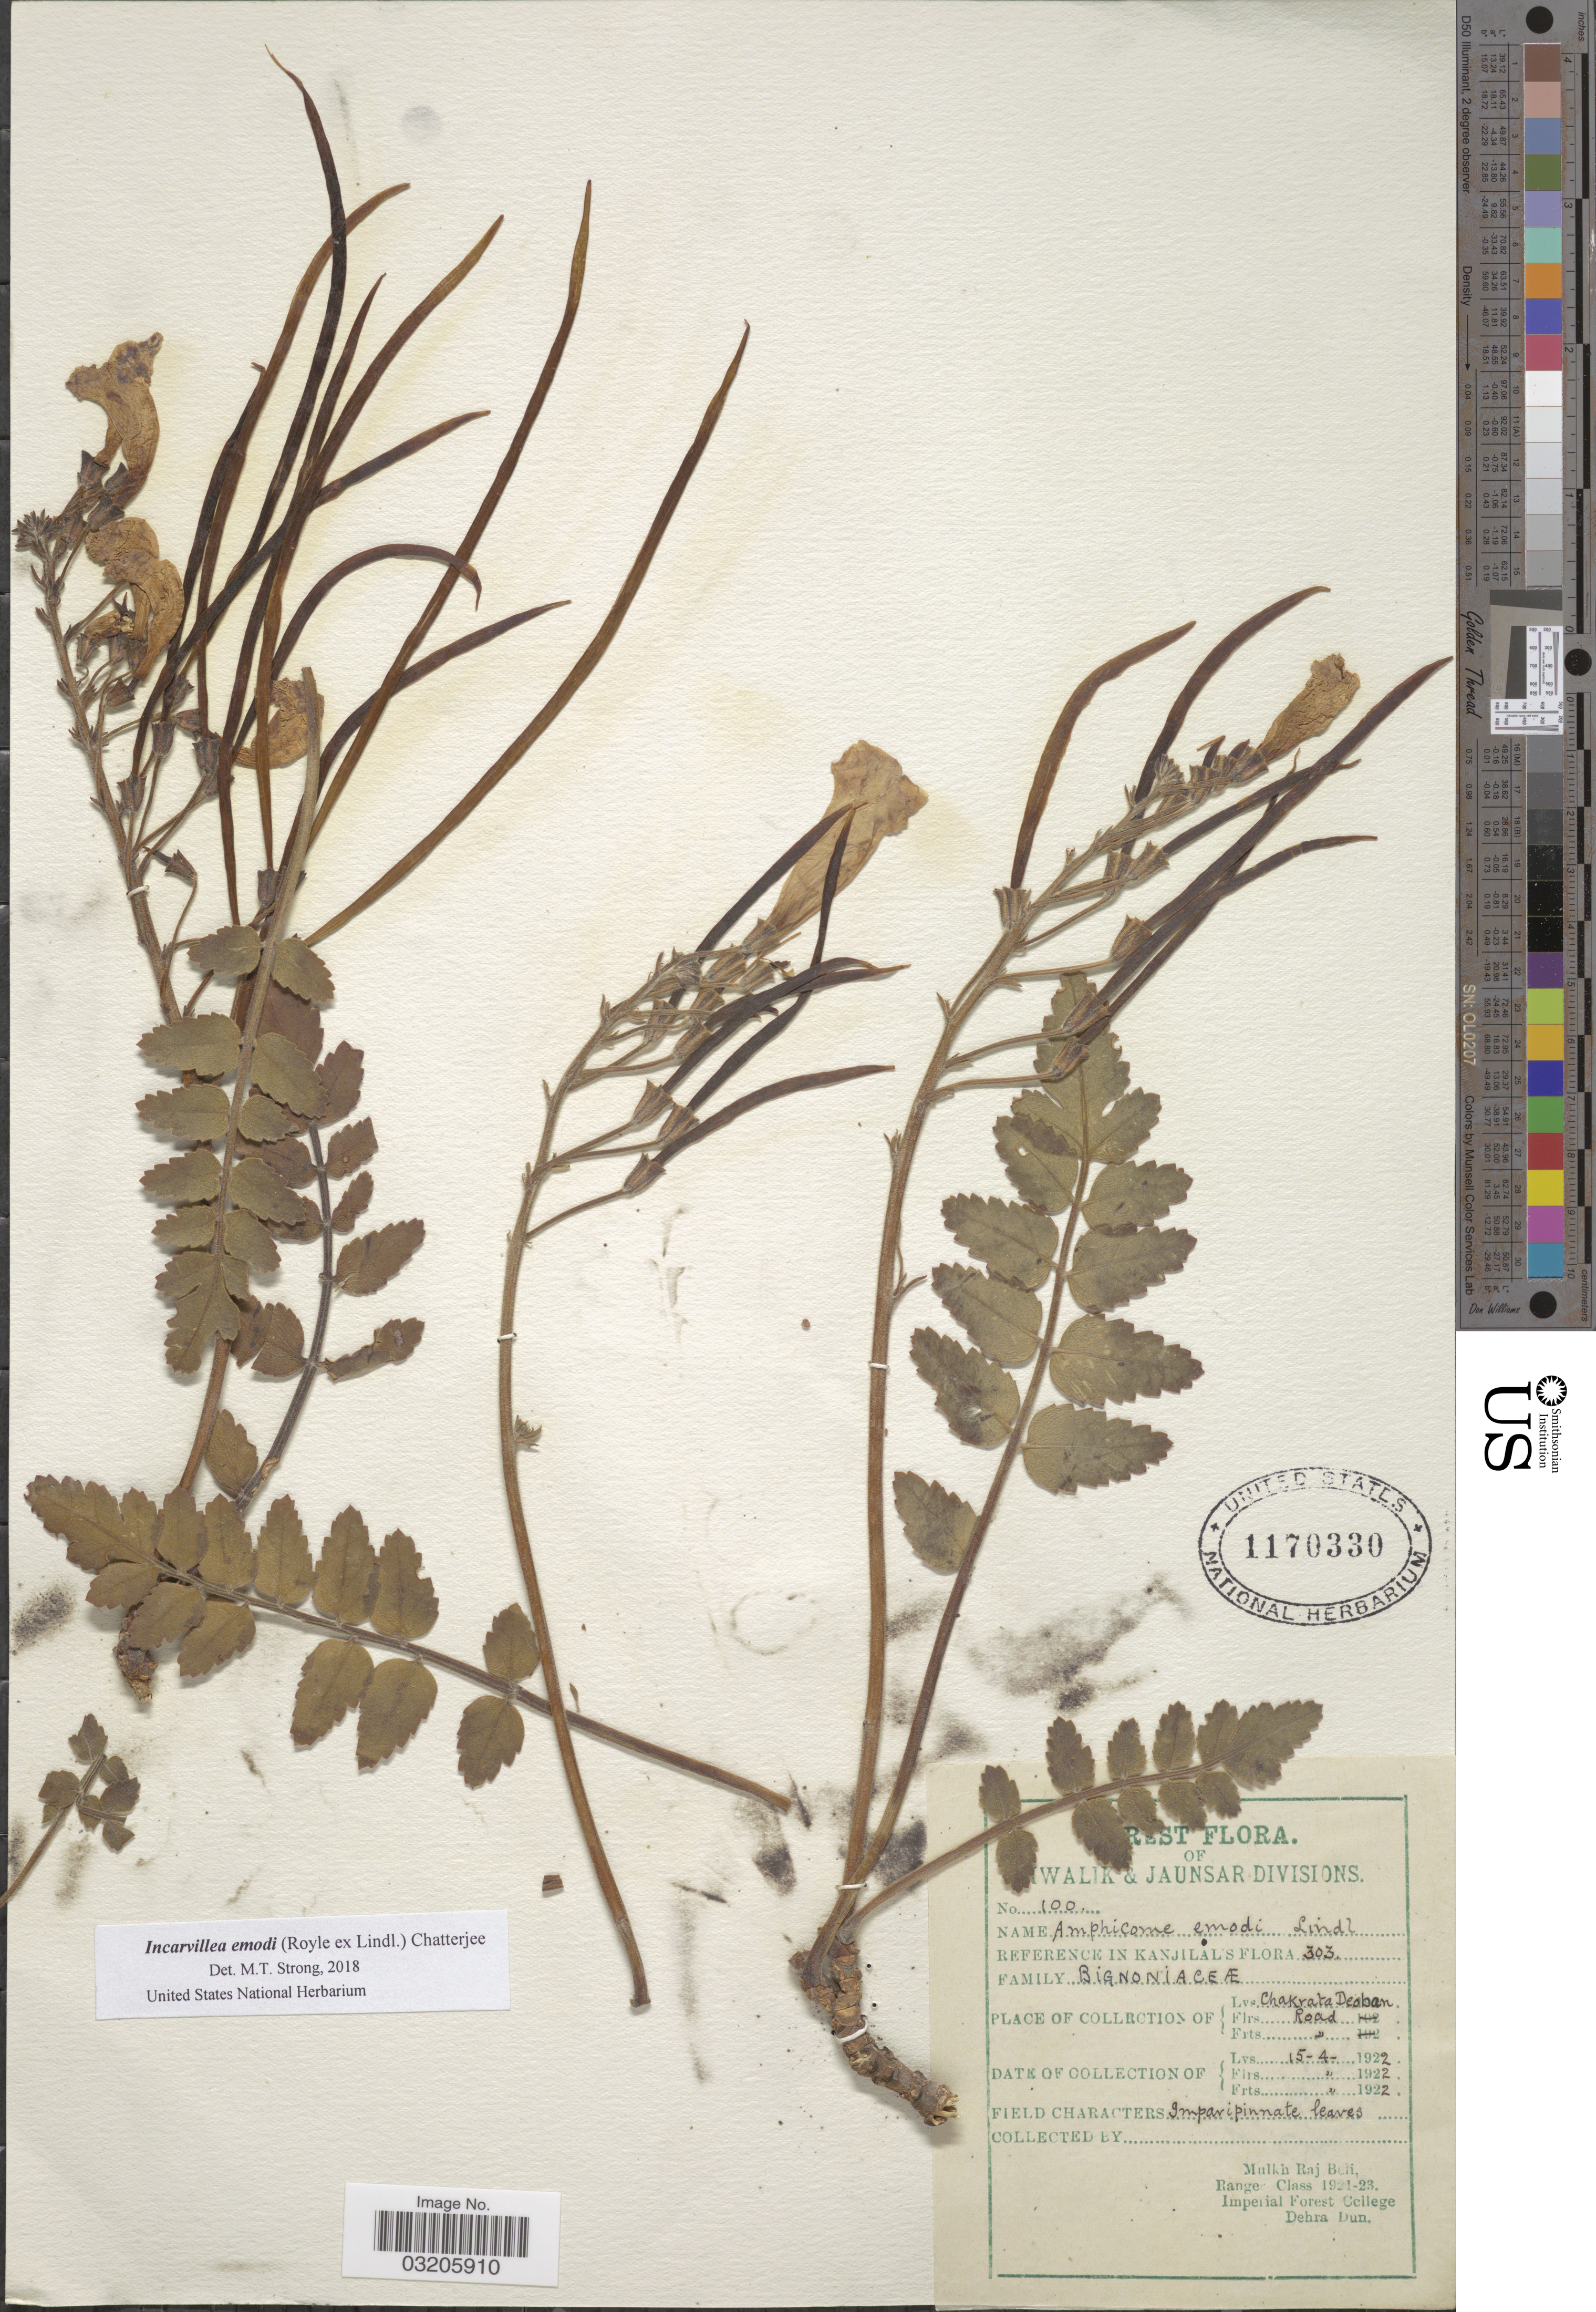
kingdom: Plantae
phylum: Tracheophyta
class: Magnoliopsida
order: Lamiales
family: Bignoniaceae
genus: Incarvillea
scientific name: Incarvillea emodi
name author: Chatterjee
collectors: M. Beli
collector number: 100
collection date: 1922-04-15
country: India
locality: [illegible text]walik & Jaunsar Divisions. Chakrata Deoban road.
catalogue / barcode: US 1170330